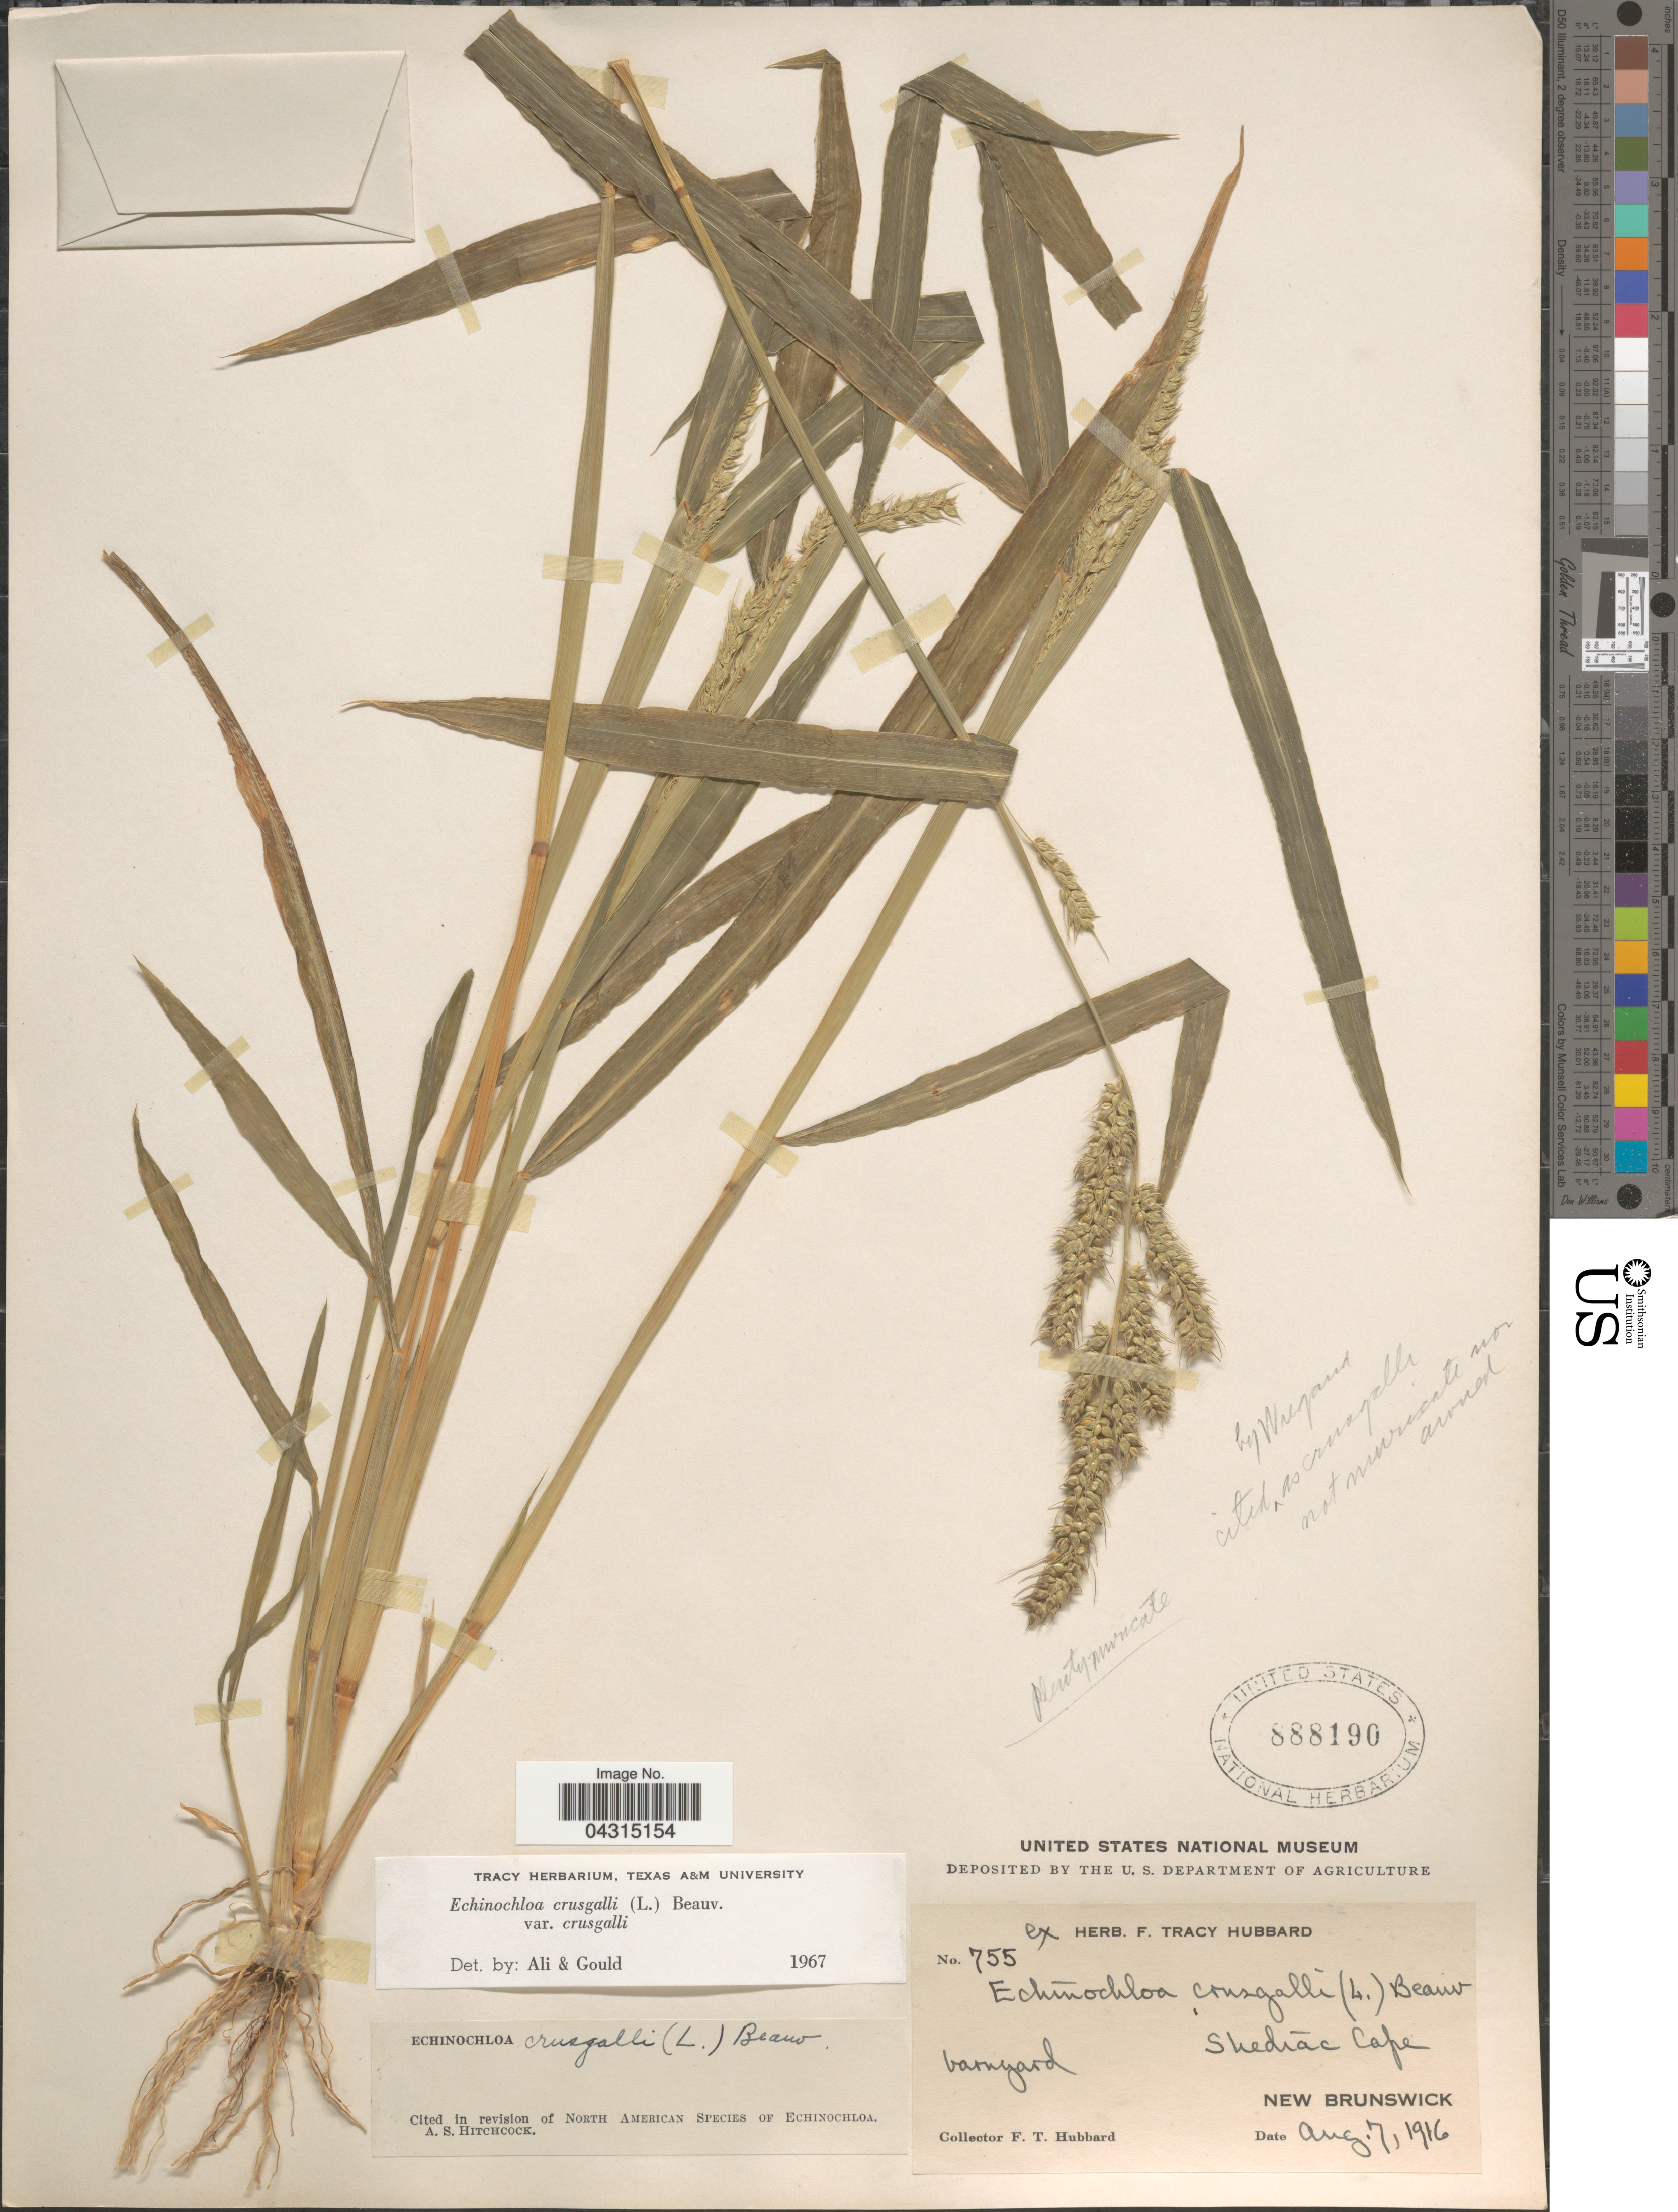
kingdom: Plantae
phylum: Tracheophyta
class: Liliopsida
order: Poales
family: Poaceae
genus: Echinochloa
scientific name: Echinochloa crus-galli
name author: (L.) P. Beauv.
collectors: F. T. Hubbard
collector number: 755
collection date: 1916-08-07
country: Canada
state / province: New Brunswick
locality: Shediac Cape.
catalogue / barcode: US 888190